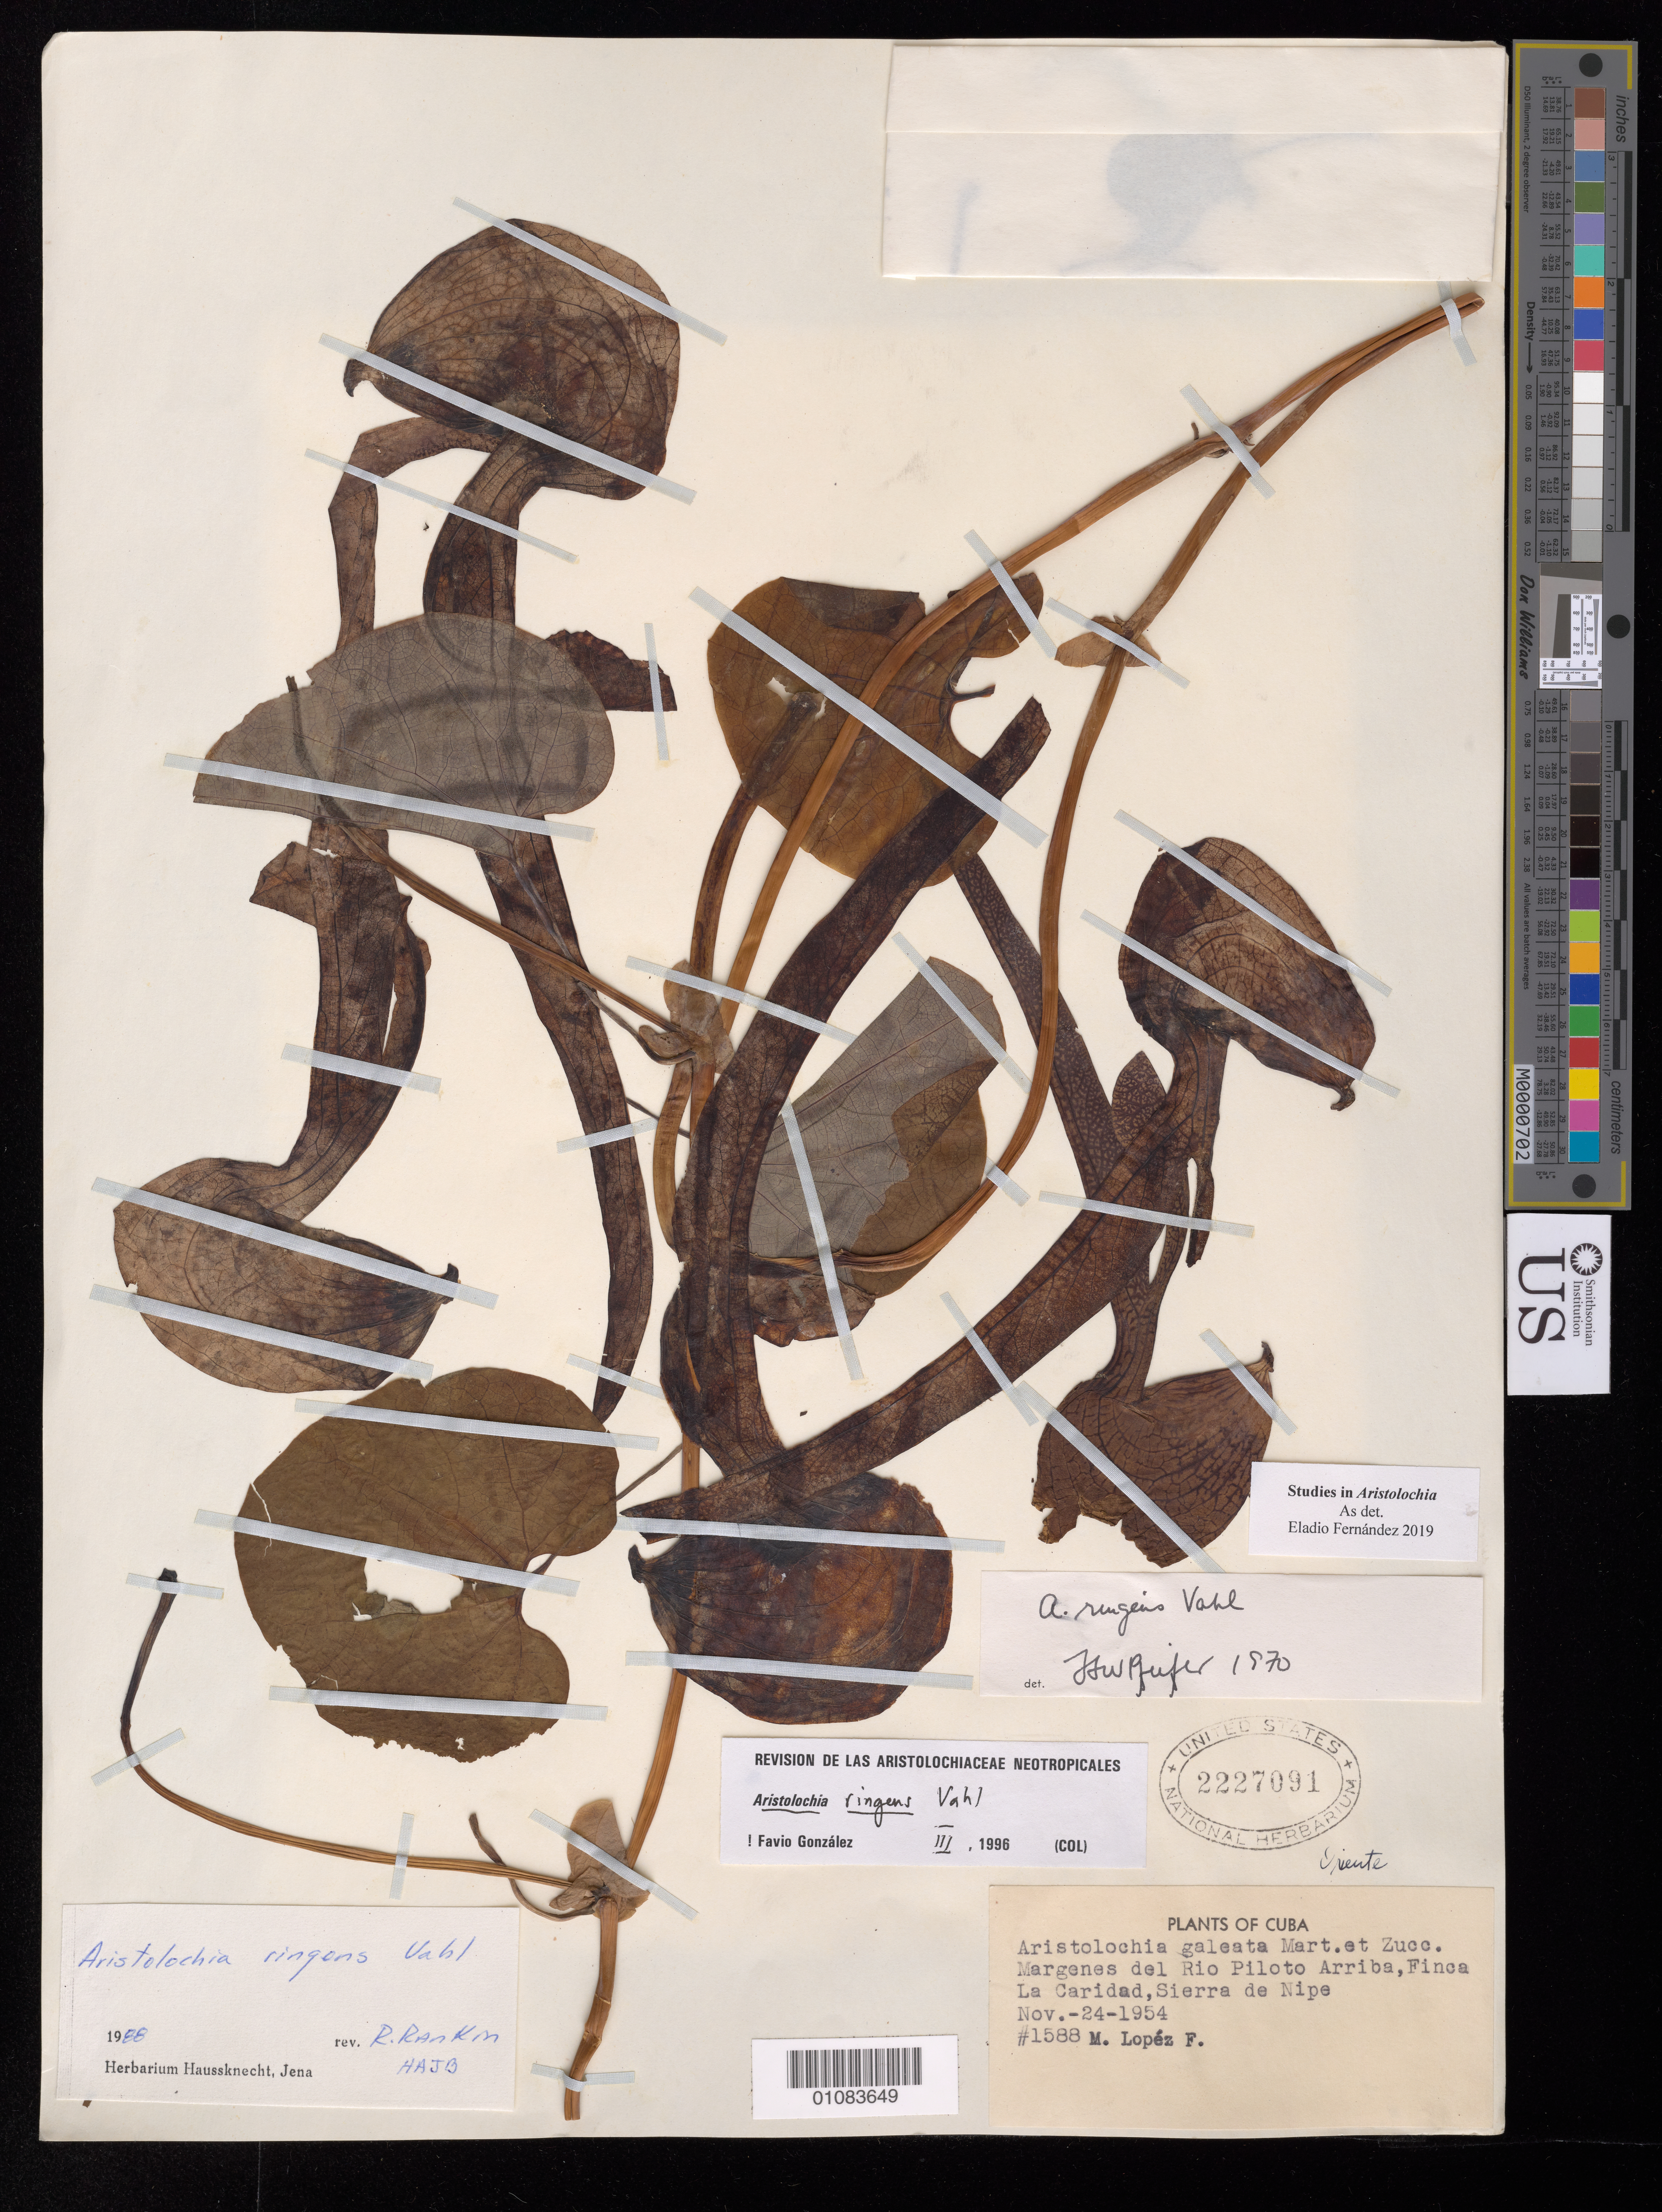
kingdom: Plantae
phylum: Tracheophyta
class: Magnoliopsida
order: Piperales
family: Aristolochiaceae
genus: Aristolochia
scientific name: Aristolochia ringens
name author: Vahl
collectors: M. López Figueiras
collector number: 1588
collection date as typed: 24 Nov 1954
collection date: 1954-11-24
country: Cuba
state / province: Santiago de Cuba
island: Cuba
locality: Margenes del Rio Piloto Arrivba, Finca La Caridad, Sierra de Nipe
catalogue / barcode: US 2227091